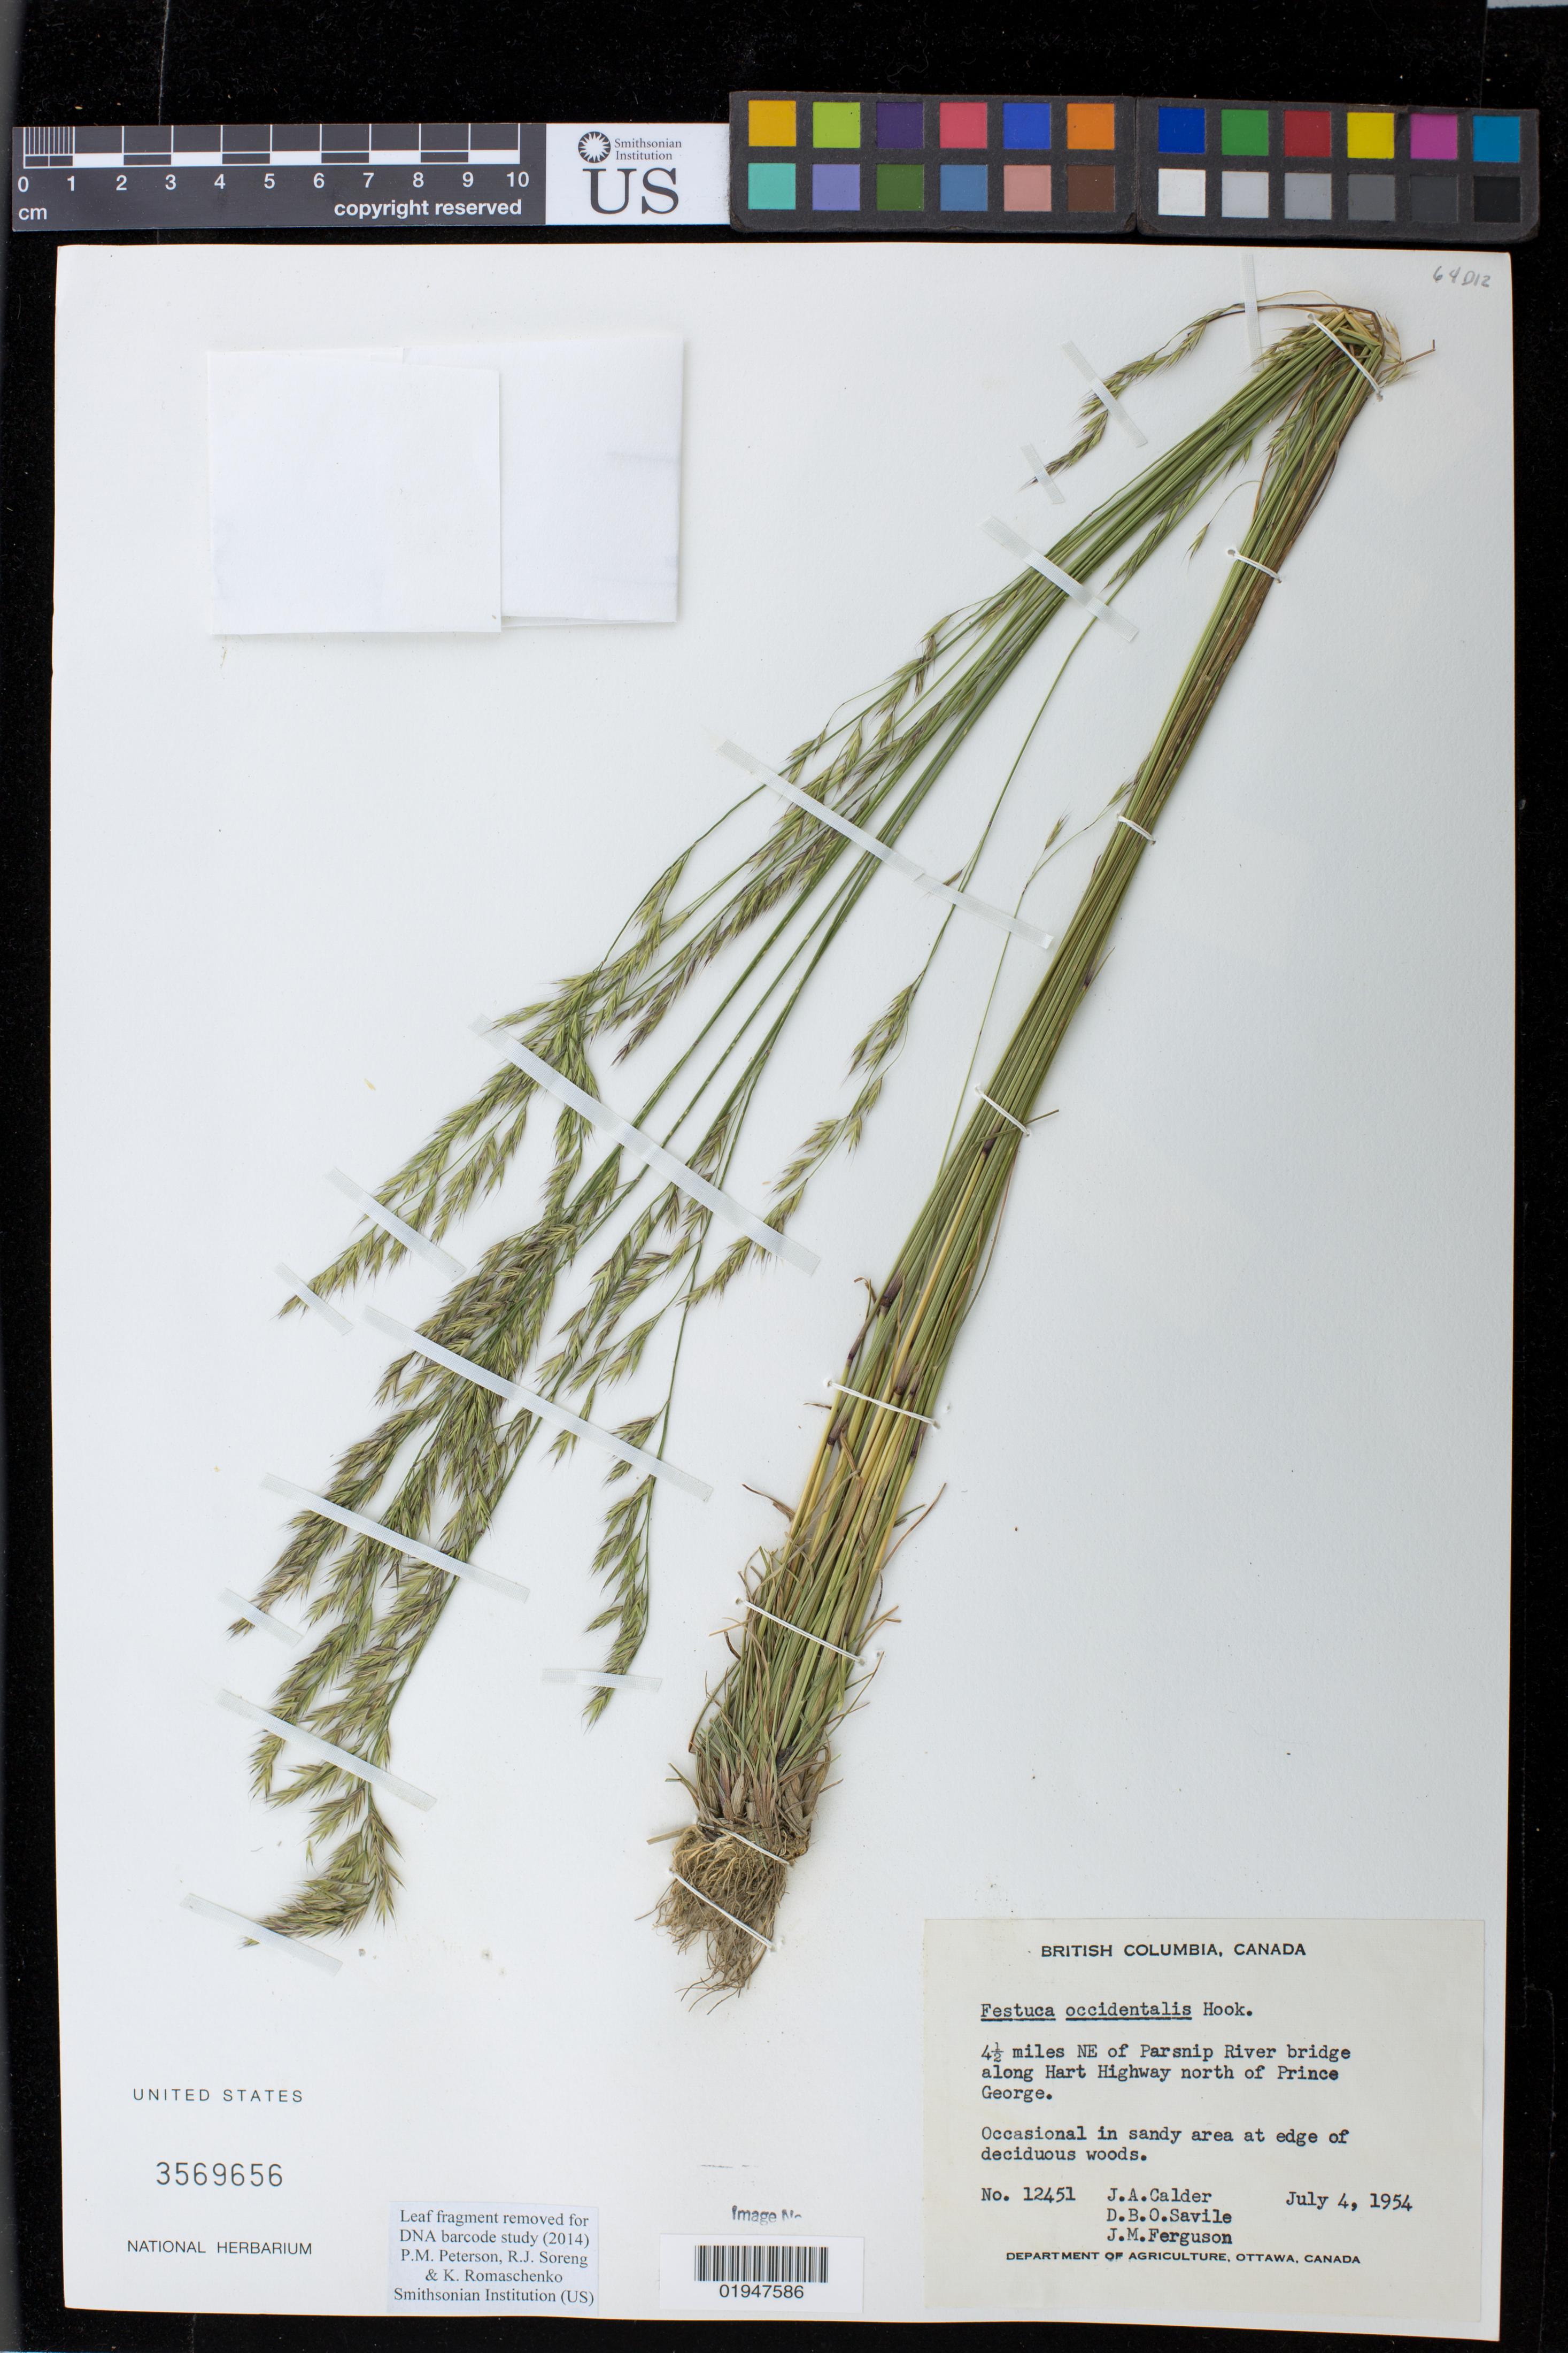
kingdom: Plantae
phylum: Tracheophyta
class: Liliopsida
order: Poales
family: Poaceae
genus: Festuca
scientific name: Festuca occidentalis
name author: Hook.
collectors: J. A. Calder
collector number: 12451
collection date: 1954-07-04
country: Canada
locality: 4 1/2 miles NE of Parsnip River bridge along Hart Highway north of Prince George.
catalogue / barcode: US 3569656